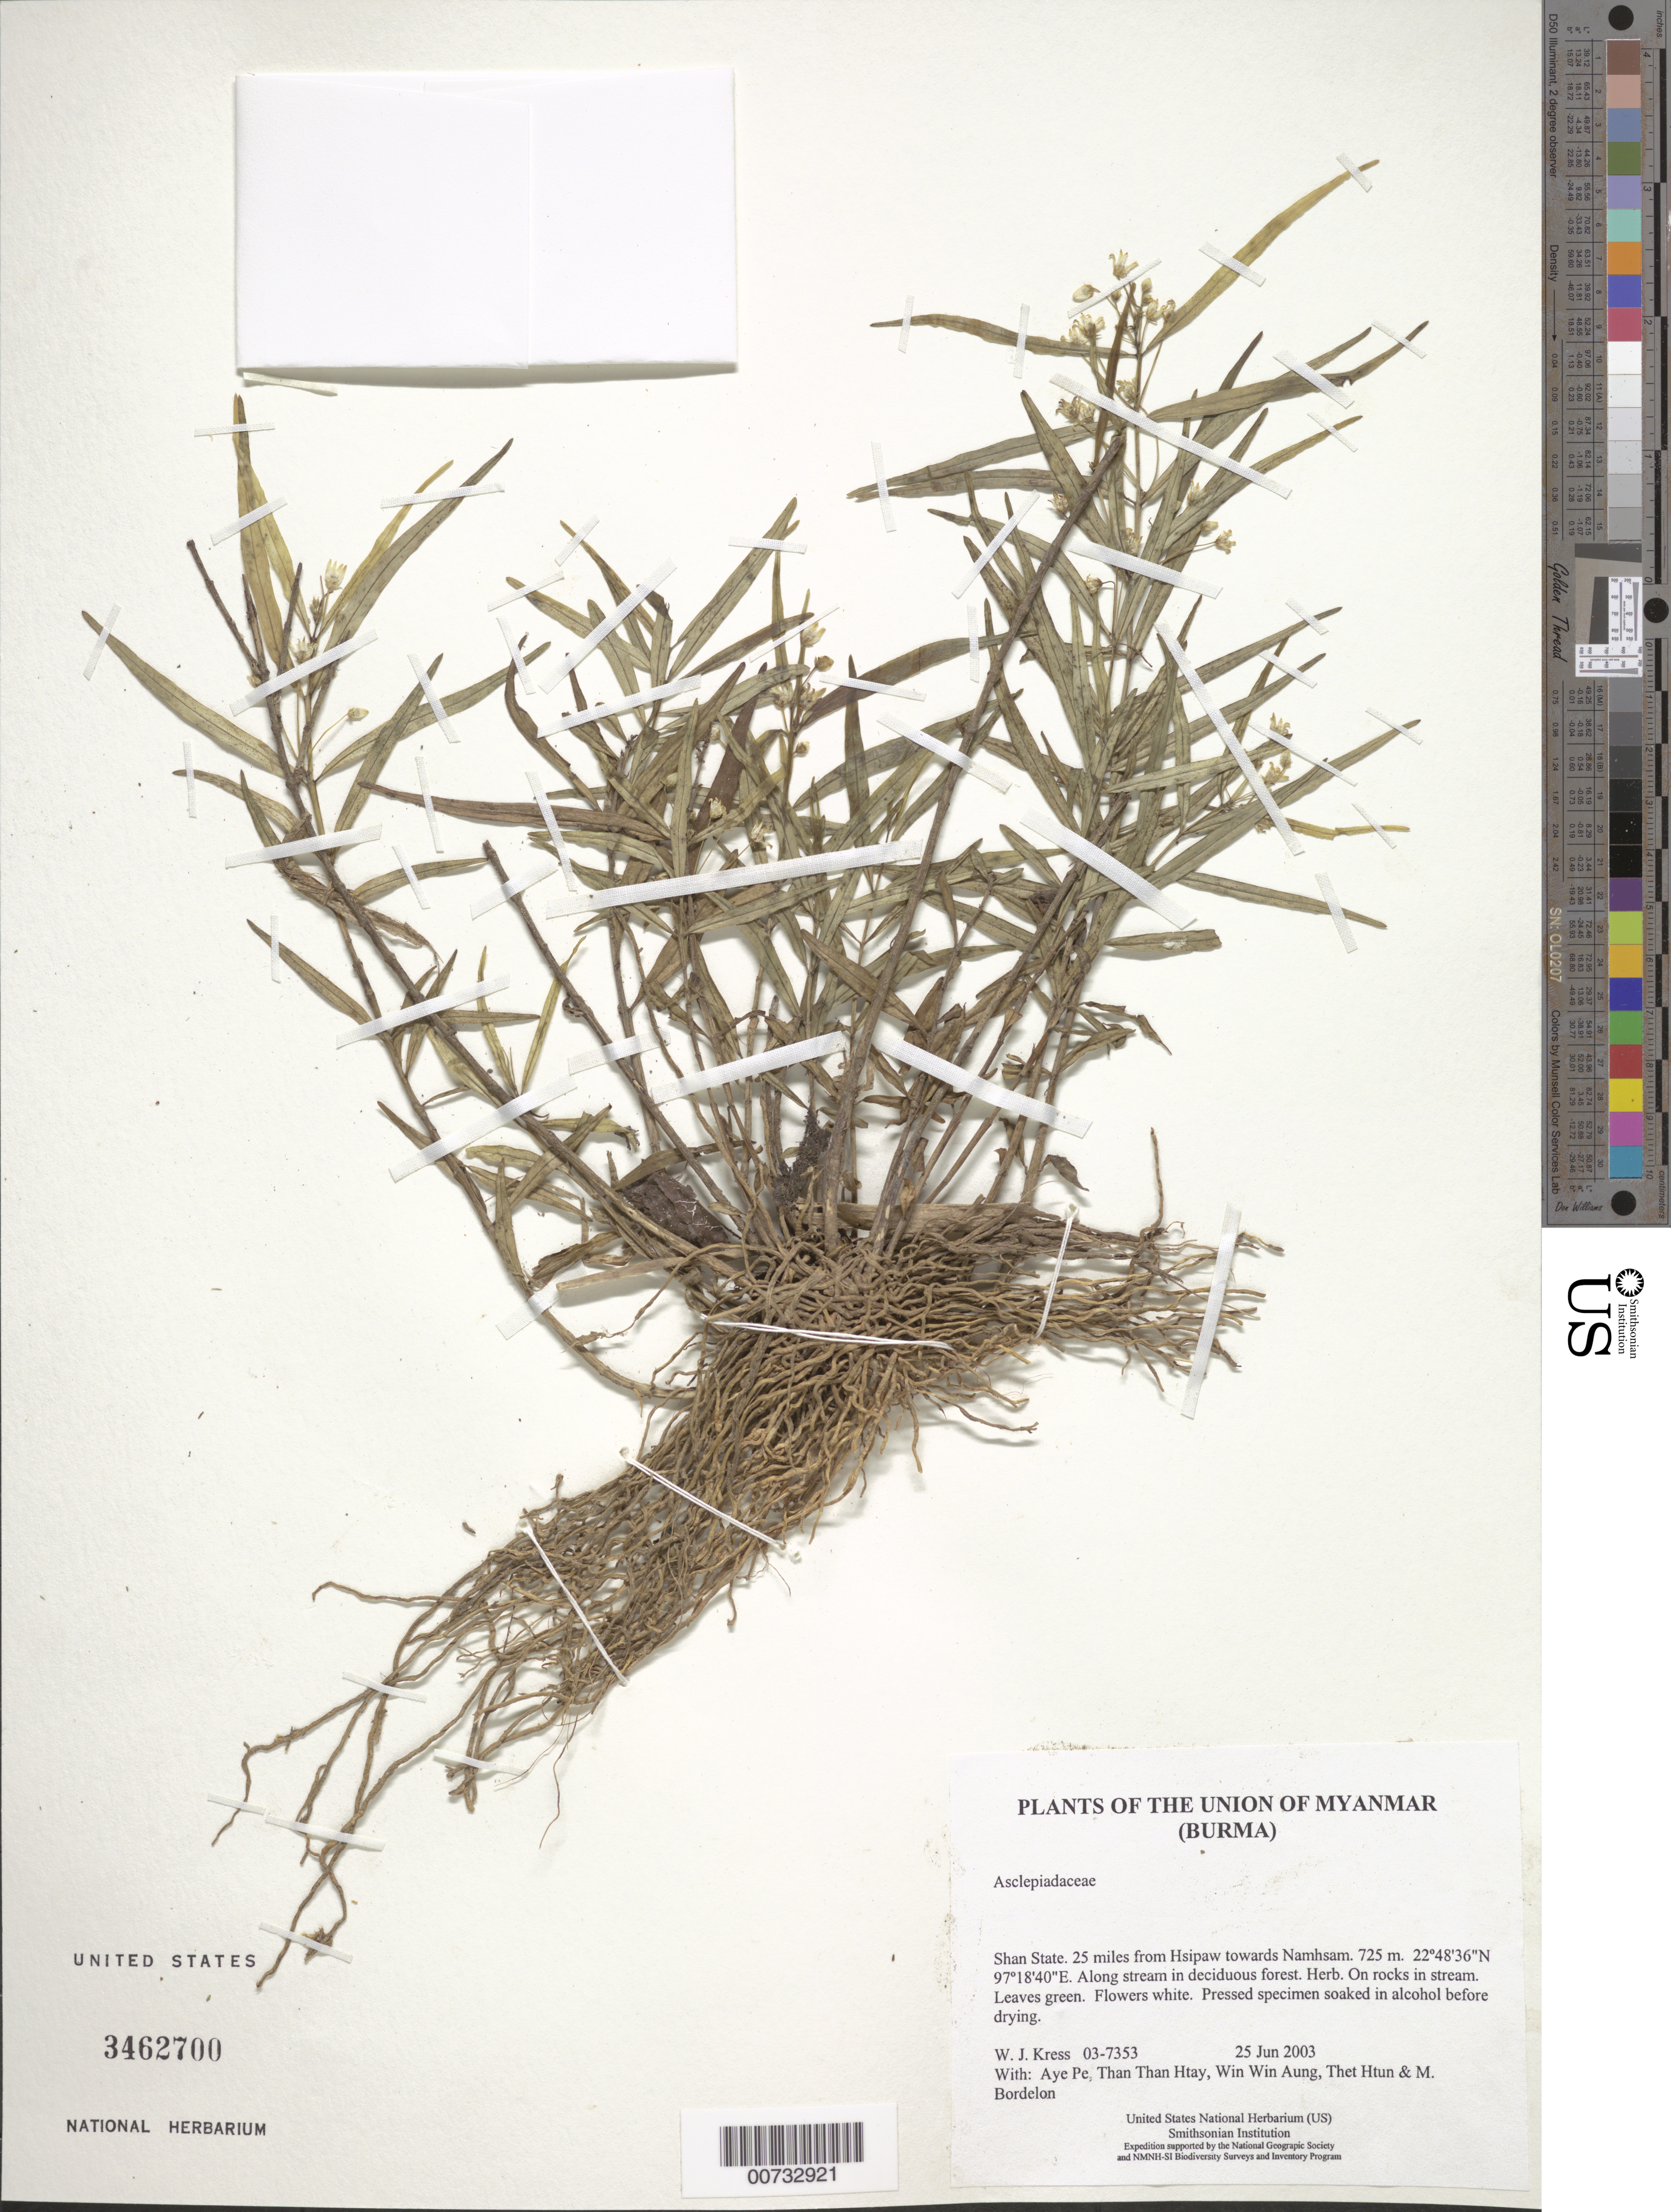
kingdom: Plantae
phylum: Tracheophyta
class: Magnoliopsida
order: Gentianales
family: Apocynaceae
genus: Matelea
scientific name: Matelea stenopetala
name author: Sandwith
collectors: W. J. Kress, Aye Pe, Than Than Htay, Win Win Aung, Thet Htun & M. Bordelon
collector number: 03-7353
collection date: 2003-06-25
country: Myanmar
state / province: Shan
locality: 25 miles from Hsipaw towards Namhsam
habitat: Along stream in deciduous forest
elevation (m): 725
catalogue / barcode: US 3462700